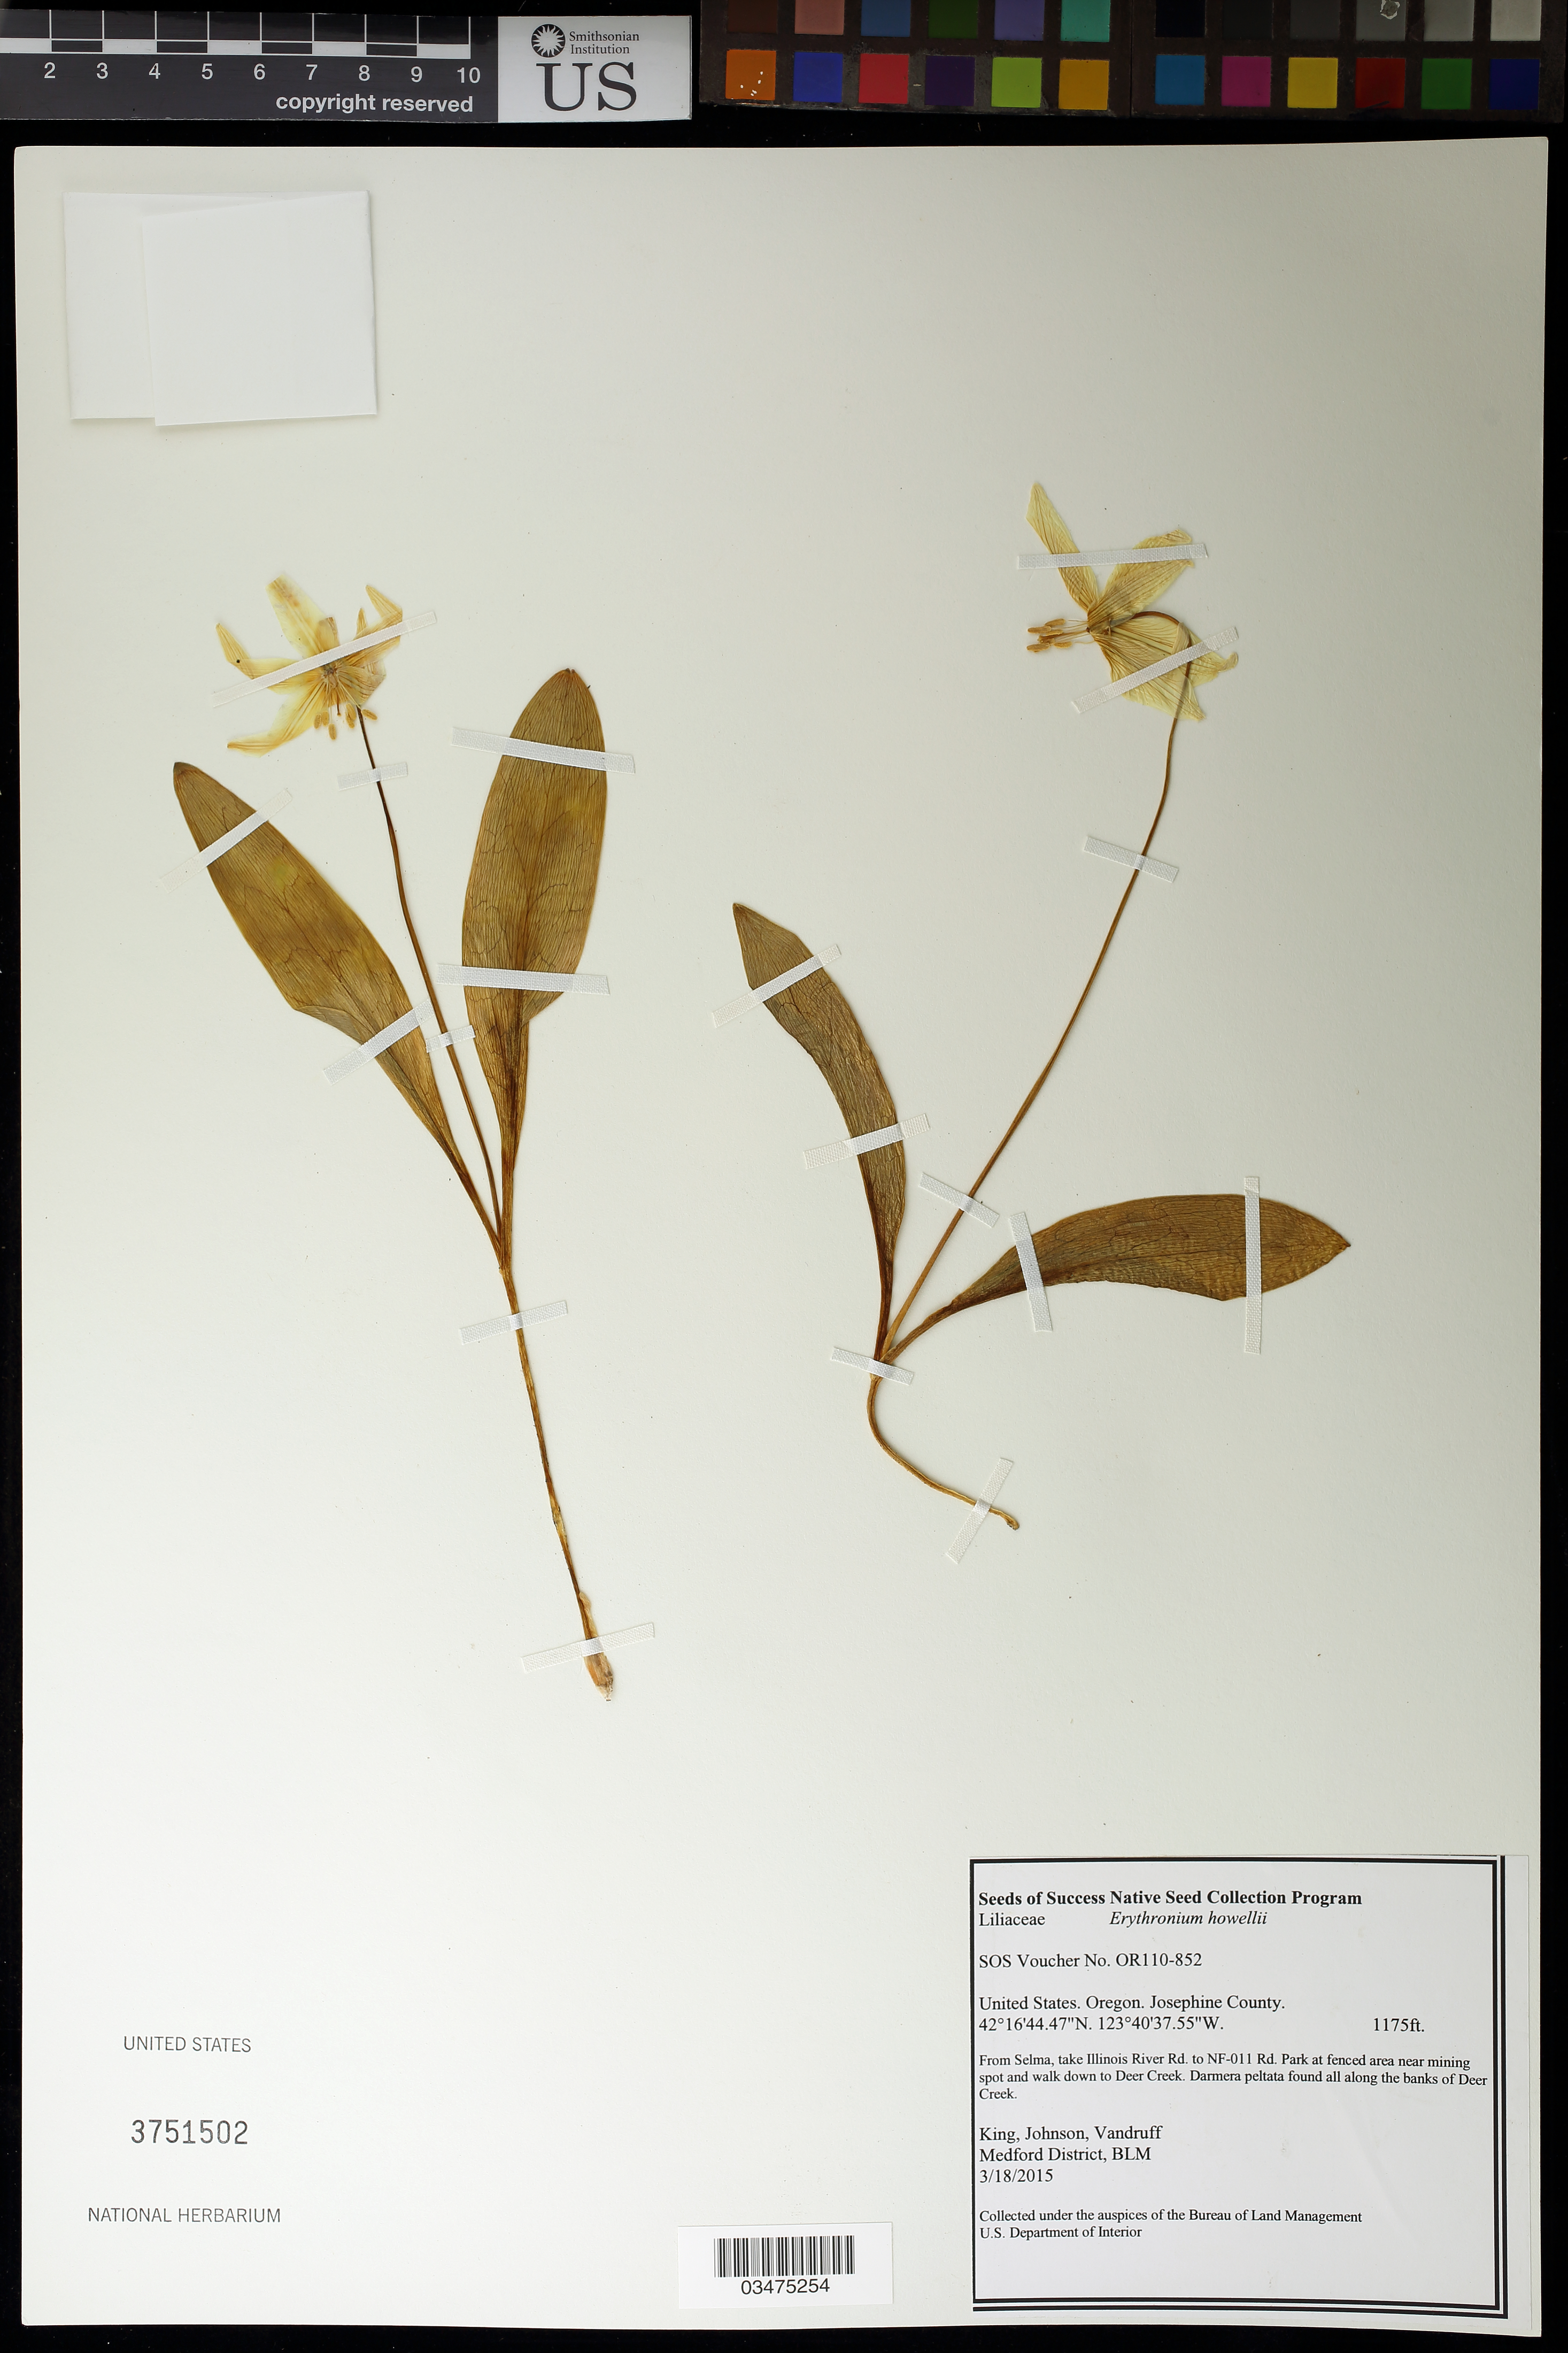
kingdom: Plantae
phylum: Tracheophyta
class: Liliopsida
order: Liliales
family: Liliaceae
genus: Erythronium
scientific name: Erythronium howellii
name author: S. Watson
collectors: King, --, -- Johnson & -. Vandruff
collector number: OR110-852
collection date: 2015-03-18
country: United States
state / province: Oregon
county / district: Josephine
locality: Along the bank of Deer Creek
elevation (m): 358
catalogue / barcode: US 3751502